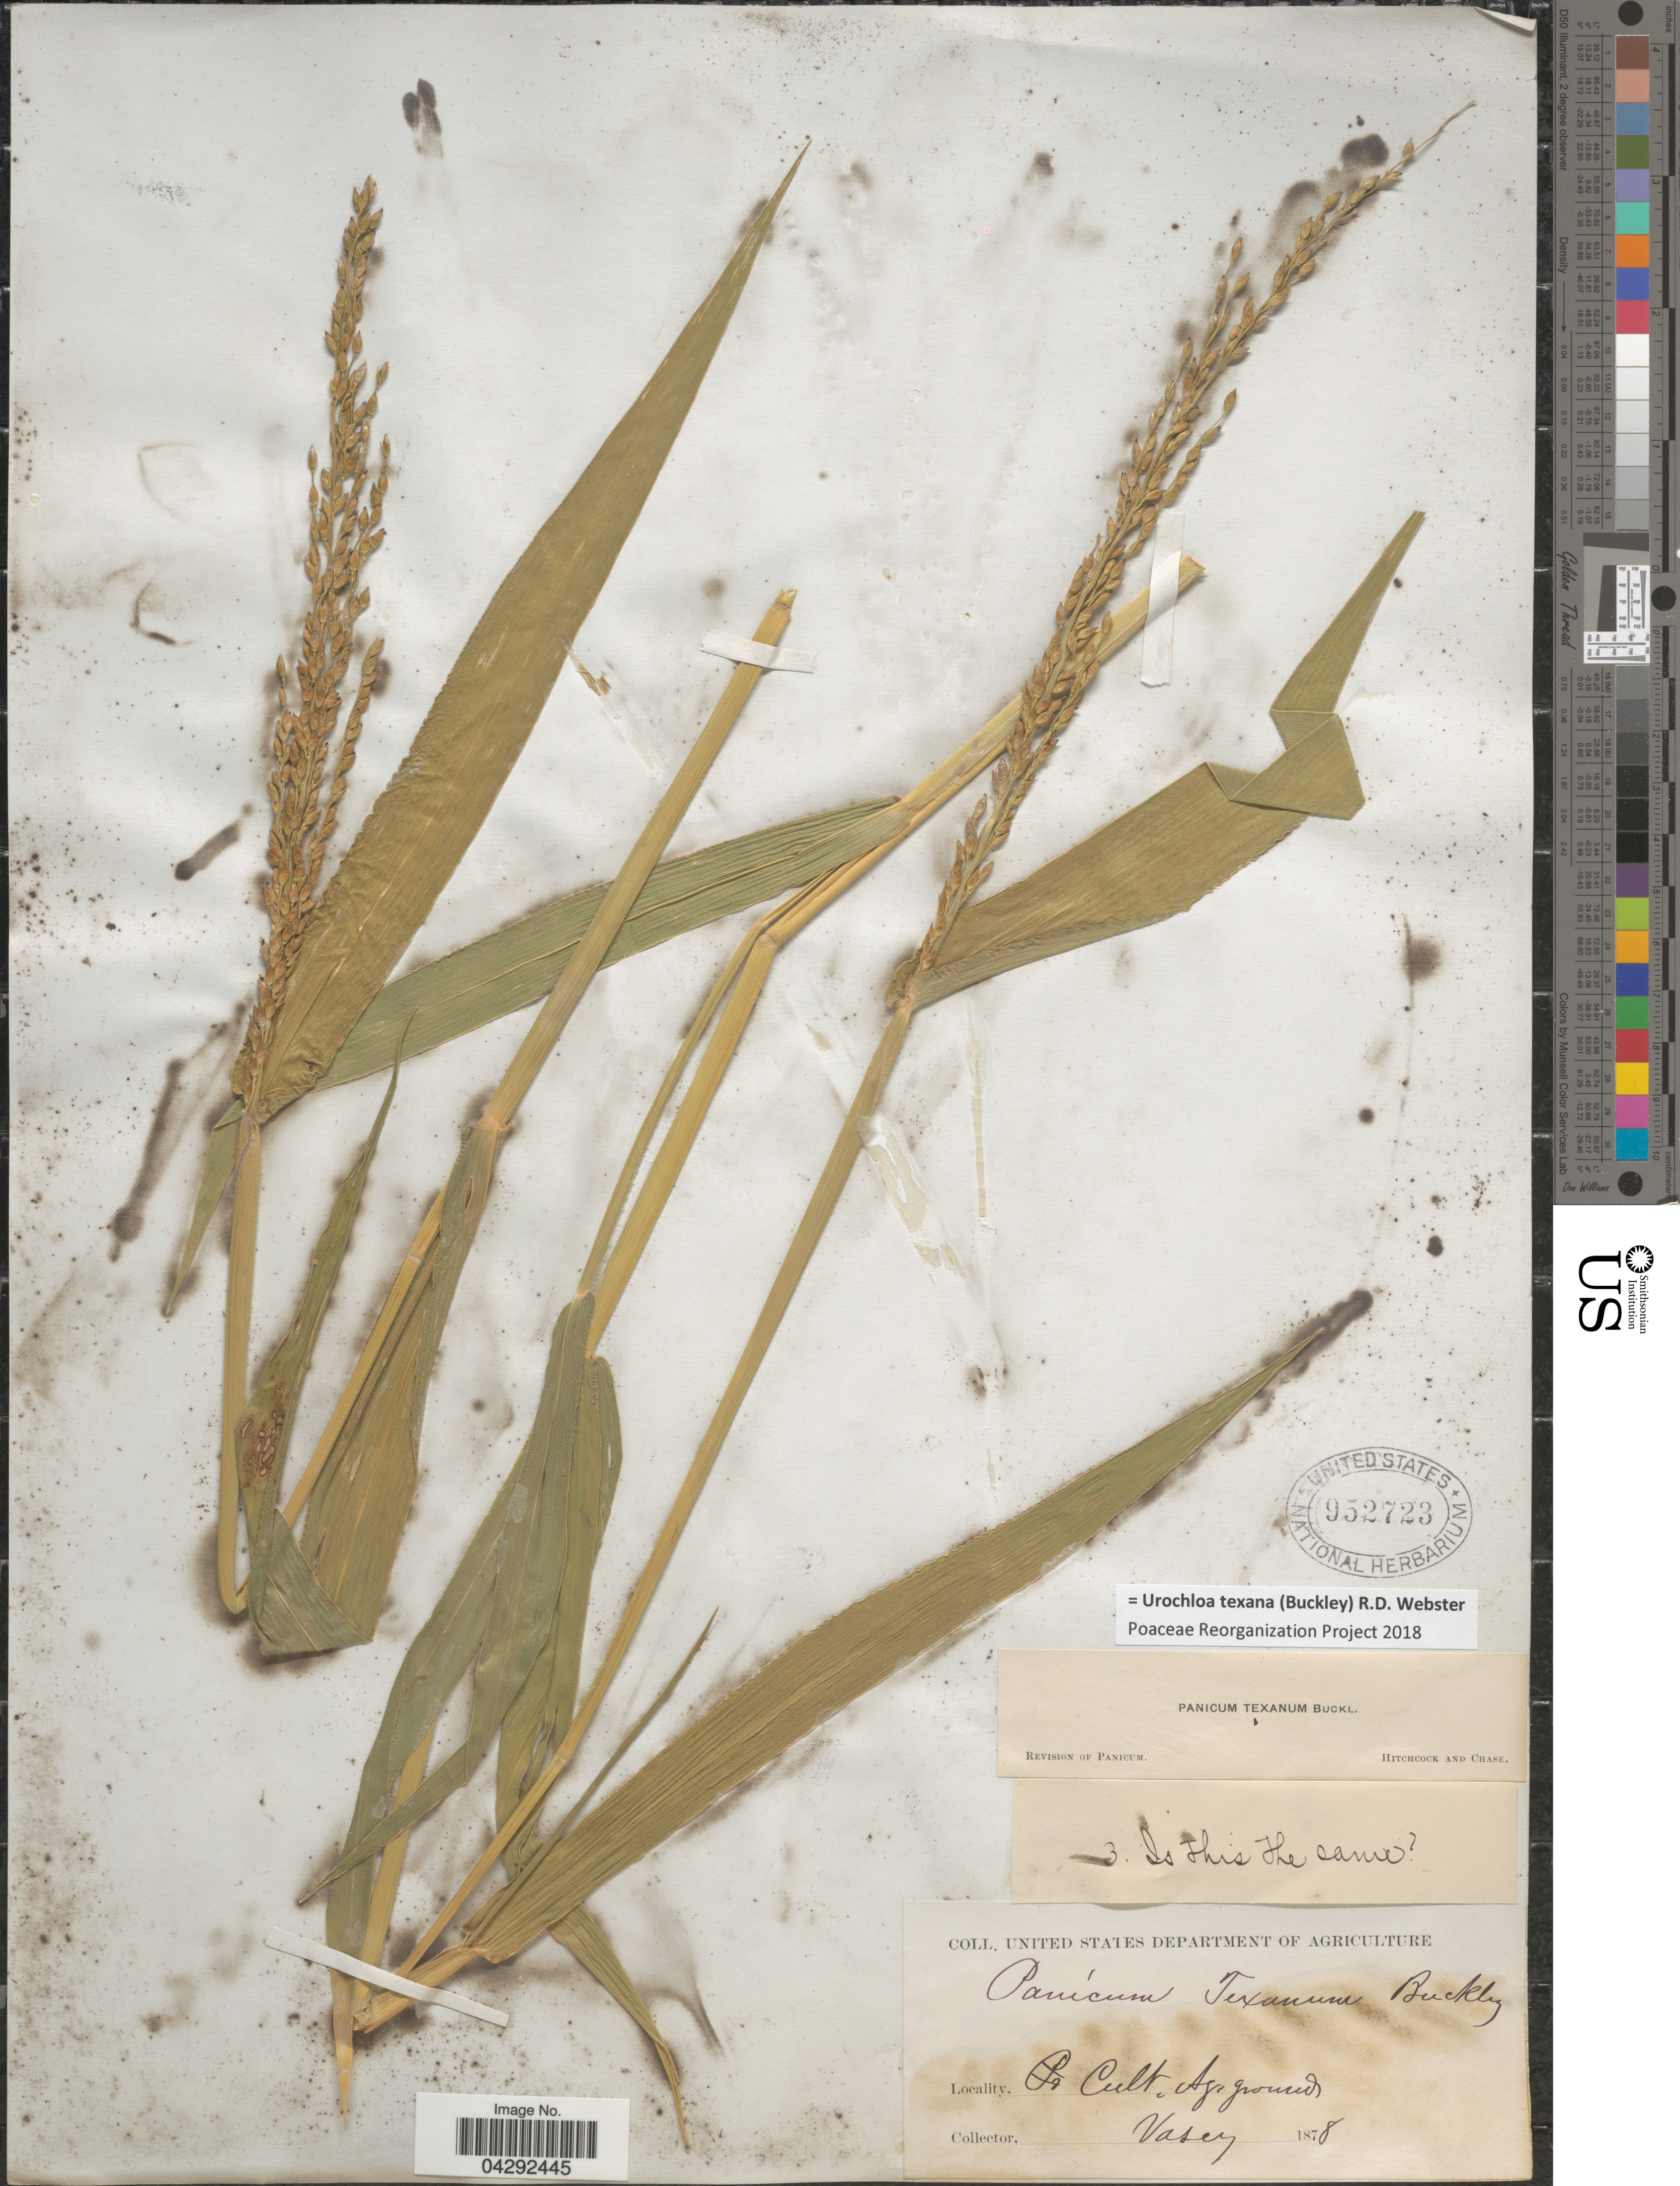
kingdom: Plantae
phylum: Tracheophyta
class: Liliopsida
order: Poales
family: Poaceae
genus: Urochloa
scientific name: Urochloa texana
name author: (Buckley) R.D. Webster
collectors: Vasey, --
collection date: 1878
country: United States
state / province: District of Columbia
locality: Cult. Agr. grounds.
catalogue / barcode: US 952723